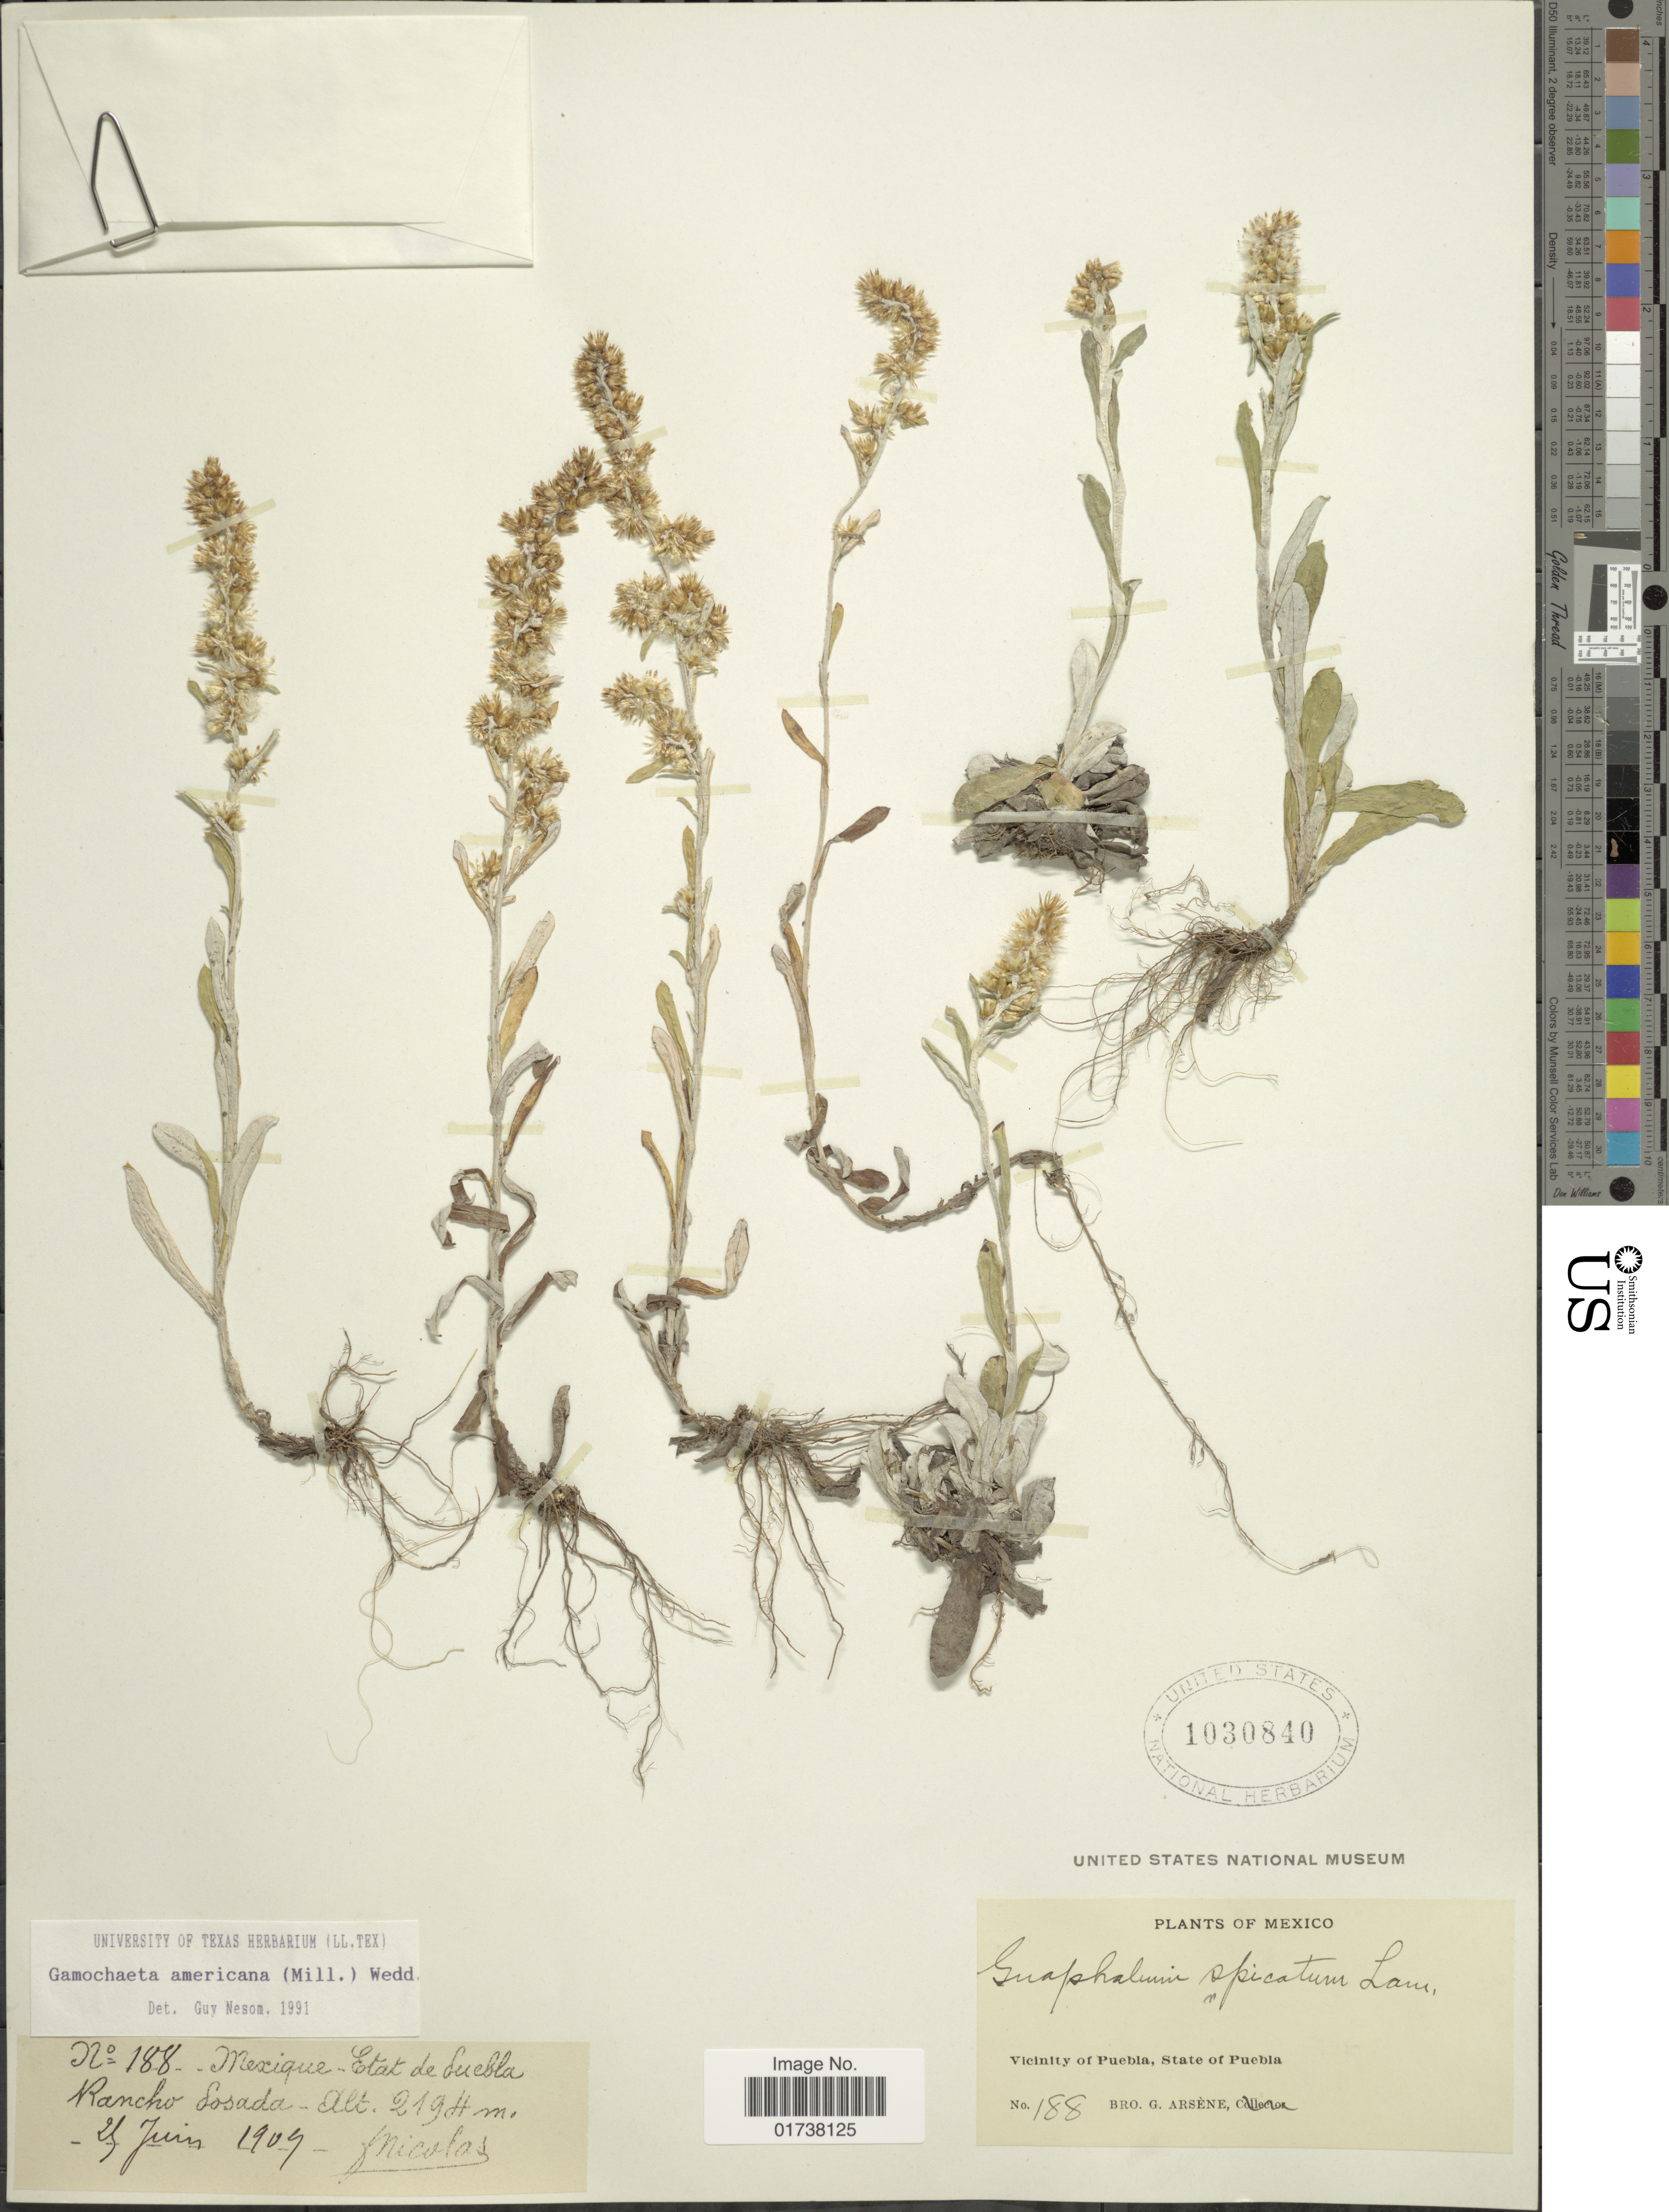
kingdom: Plantae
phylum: Tracheophyta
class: Magnoliopsida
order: Asterales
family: Asteraceae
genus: Gamochaeta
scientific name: Gamochaeta americana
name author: (Mill.) Wedd.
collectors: Bro. G. Arsène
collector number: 188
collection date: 1909-06-25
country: Mexico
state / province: Puebla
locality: Rancho Posada, Vicinity of Puebla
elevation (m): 2194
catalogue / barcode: US 1030840